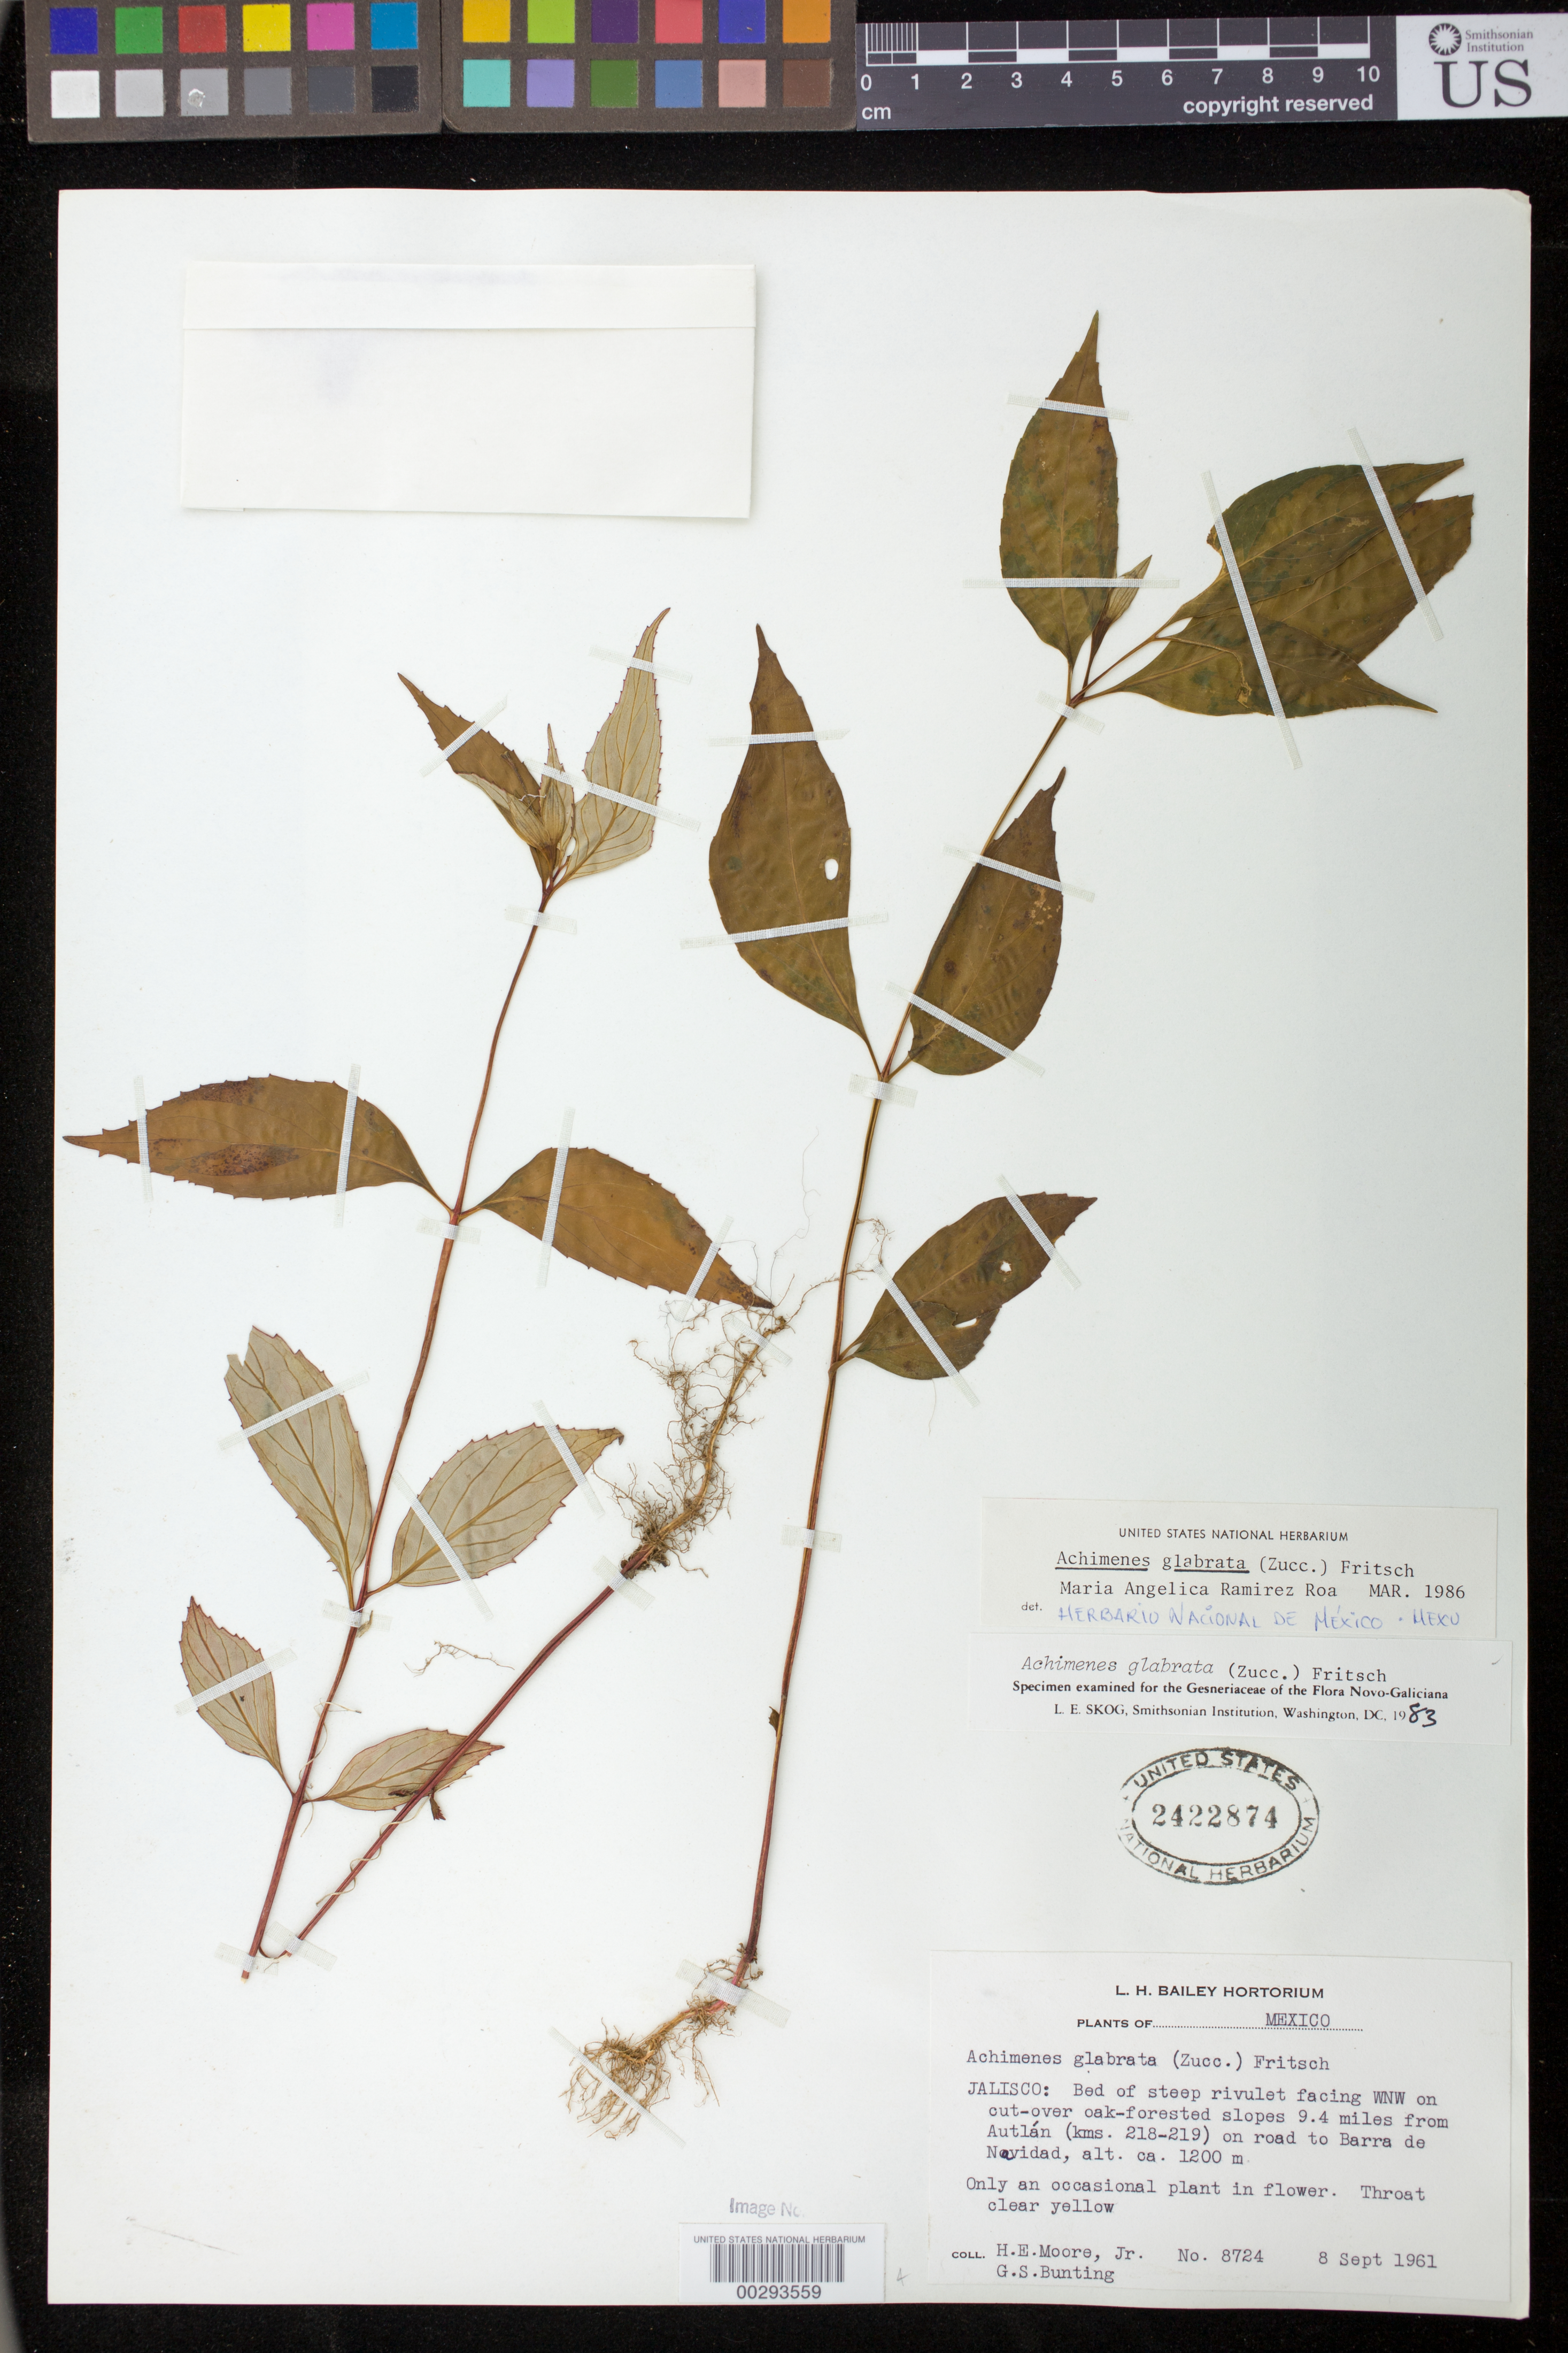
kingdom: Plantae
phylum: Tracheophyta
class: Magnoliopsida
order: Lamiales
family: Gesneriaceae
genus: Achimenes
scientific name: Achimenes glabrata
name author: (Zucc.) Fritsch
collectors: H. E. Moore & G. S. Bunting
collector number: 8724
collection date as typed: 08 Sep 1961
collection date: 1961-09-08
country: Mexico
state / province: Jalisco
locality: Bed of steep rivulet facing WNW 9.4 mi from Autlan (km 218-219) on road to Barra de Navidad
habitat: Cut-over oak-forested slopes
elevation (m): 1200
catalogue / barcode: US 2422874